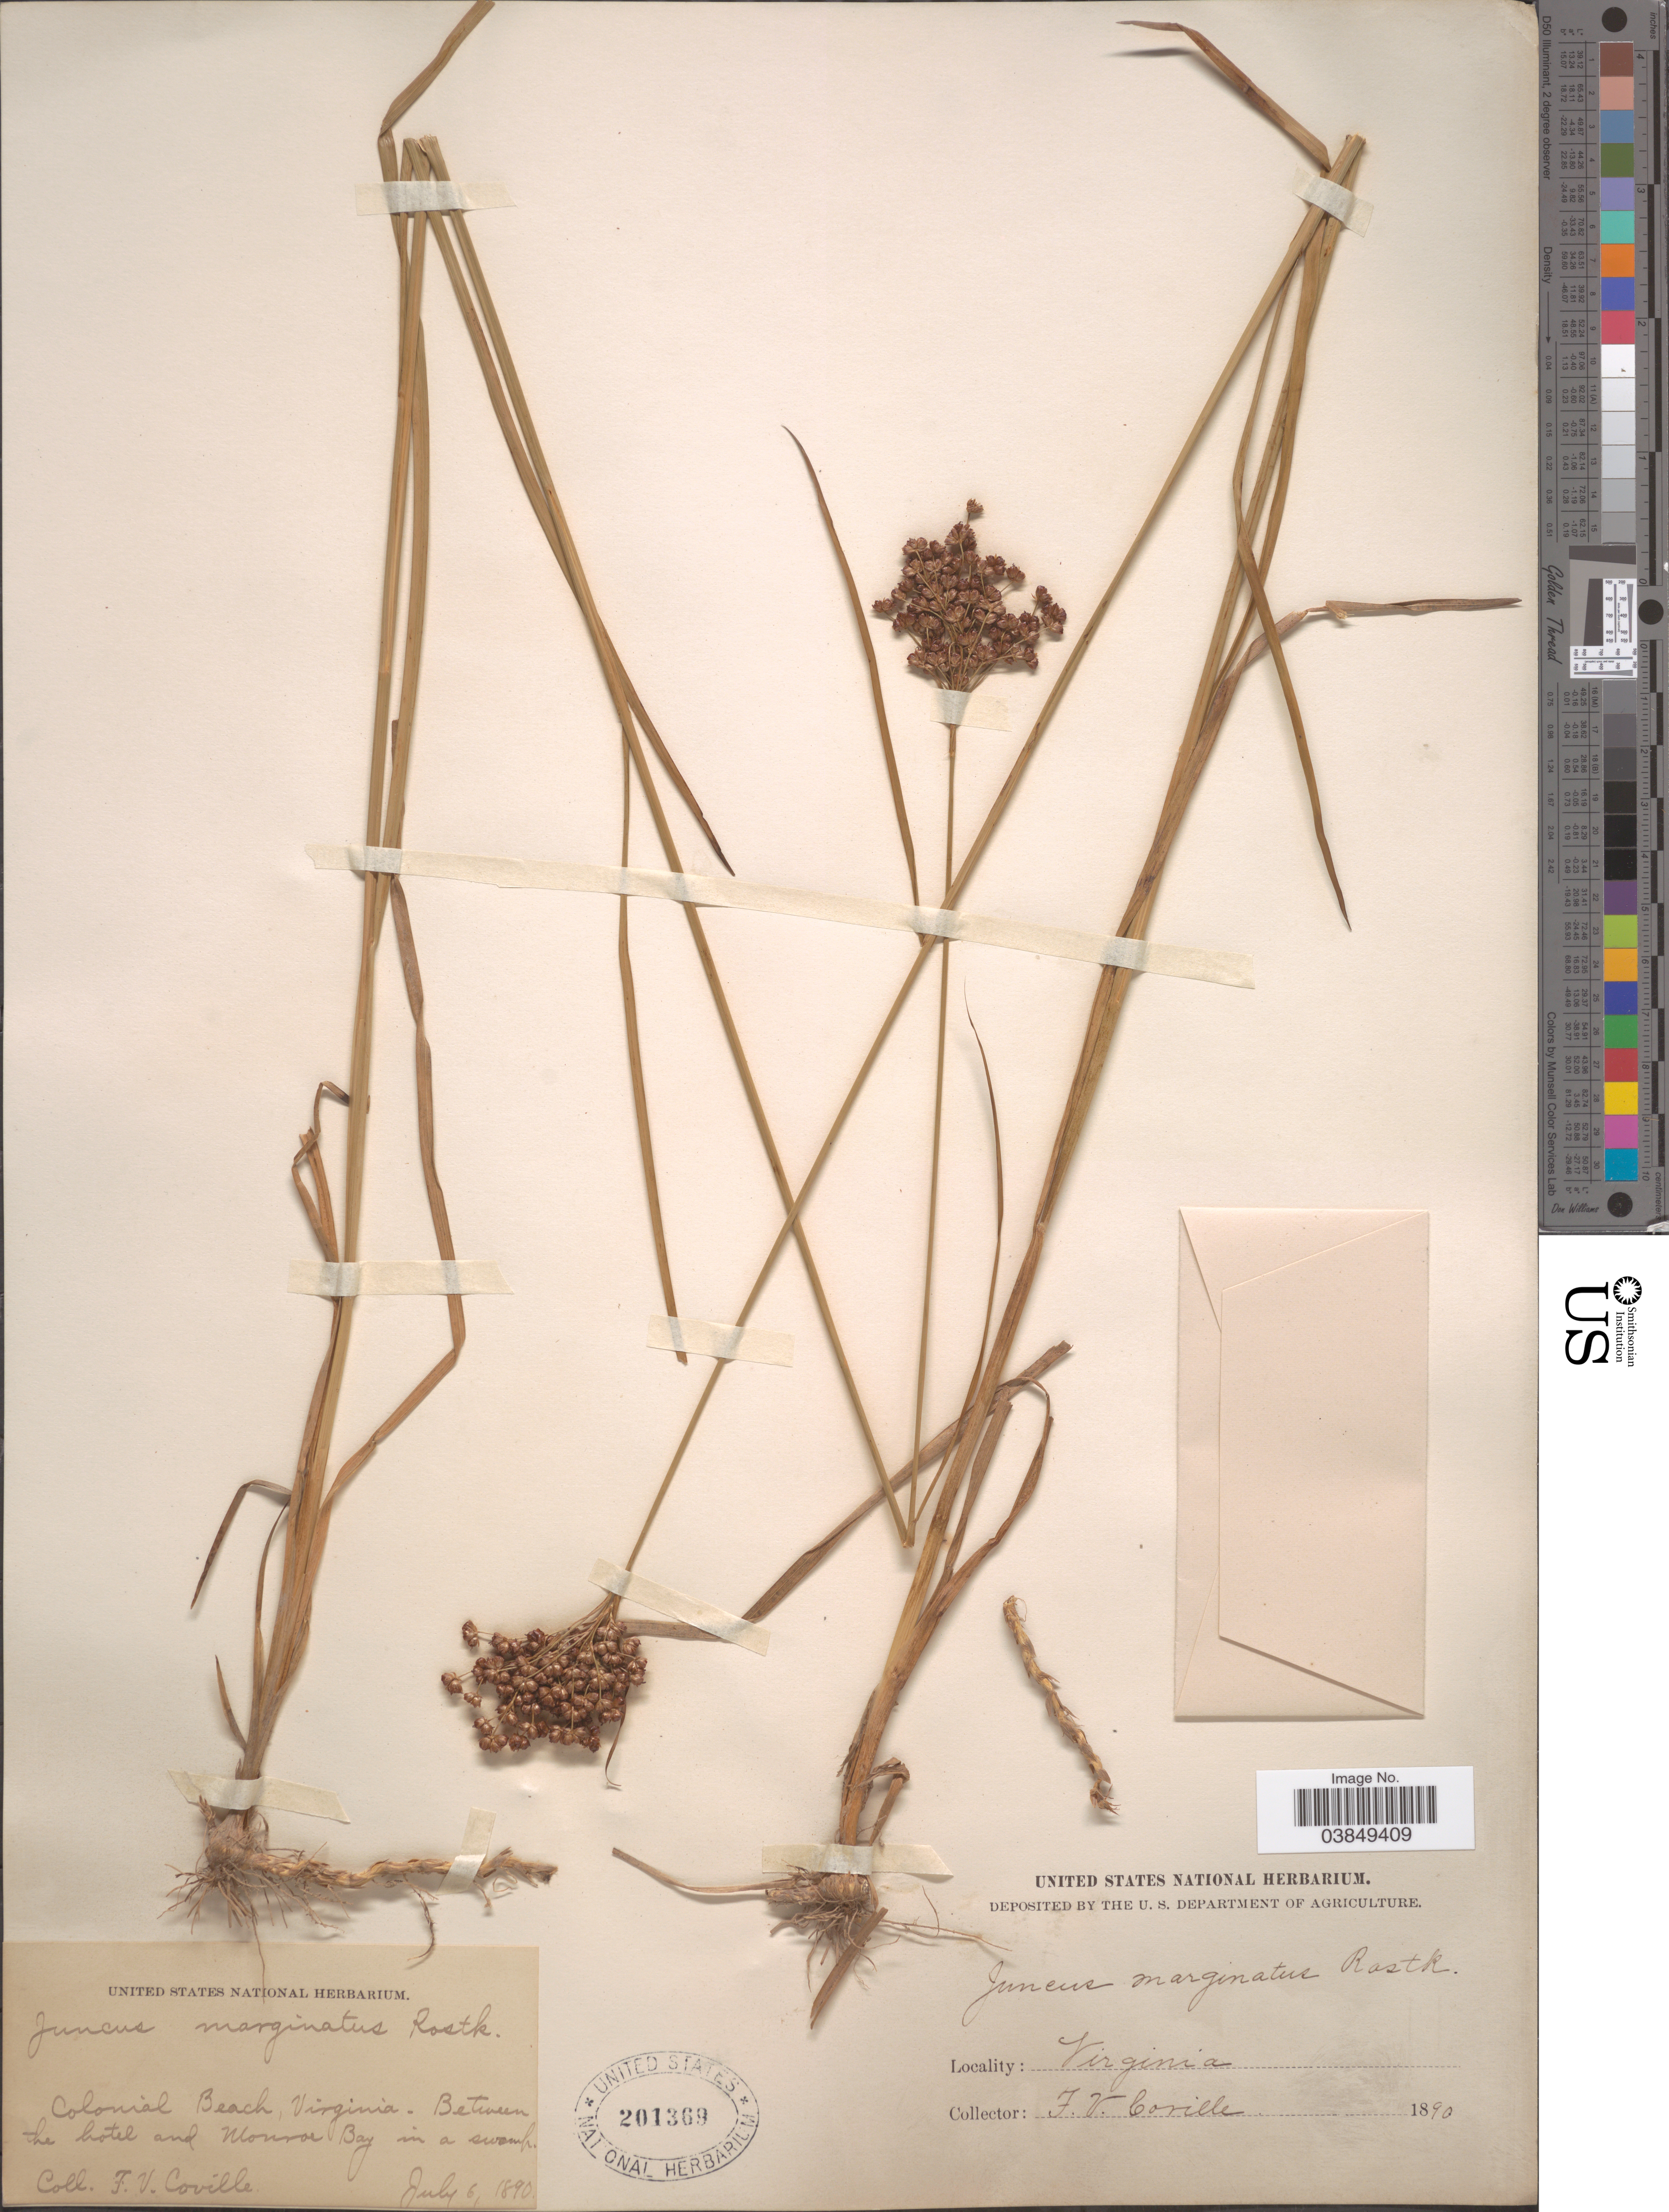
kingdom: Plantae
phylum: Tracheophyta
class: Liliopsida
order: Poales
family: Juncaceae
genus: Juncus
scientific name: Juncus aristulatus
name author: Michx.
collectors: F. V. Coville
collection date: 1890-07-06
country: United States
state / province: Virginia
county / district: Westmoreland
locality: Colonial Beach. Between the hotel and Monroe Bay.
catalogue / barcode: US 201369